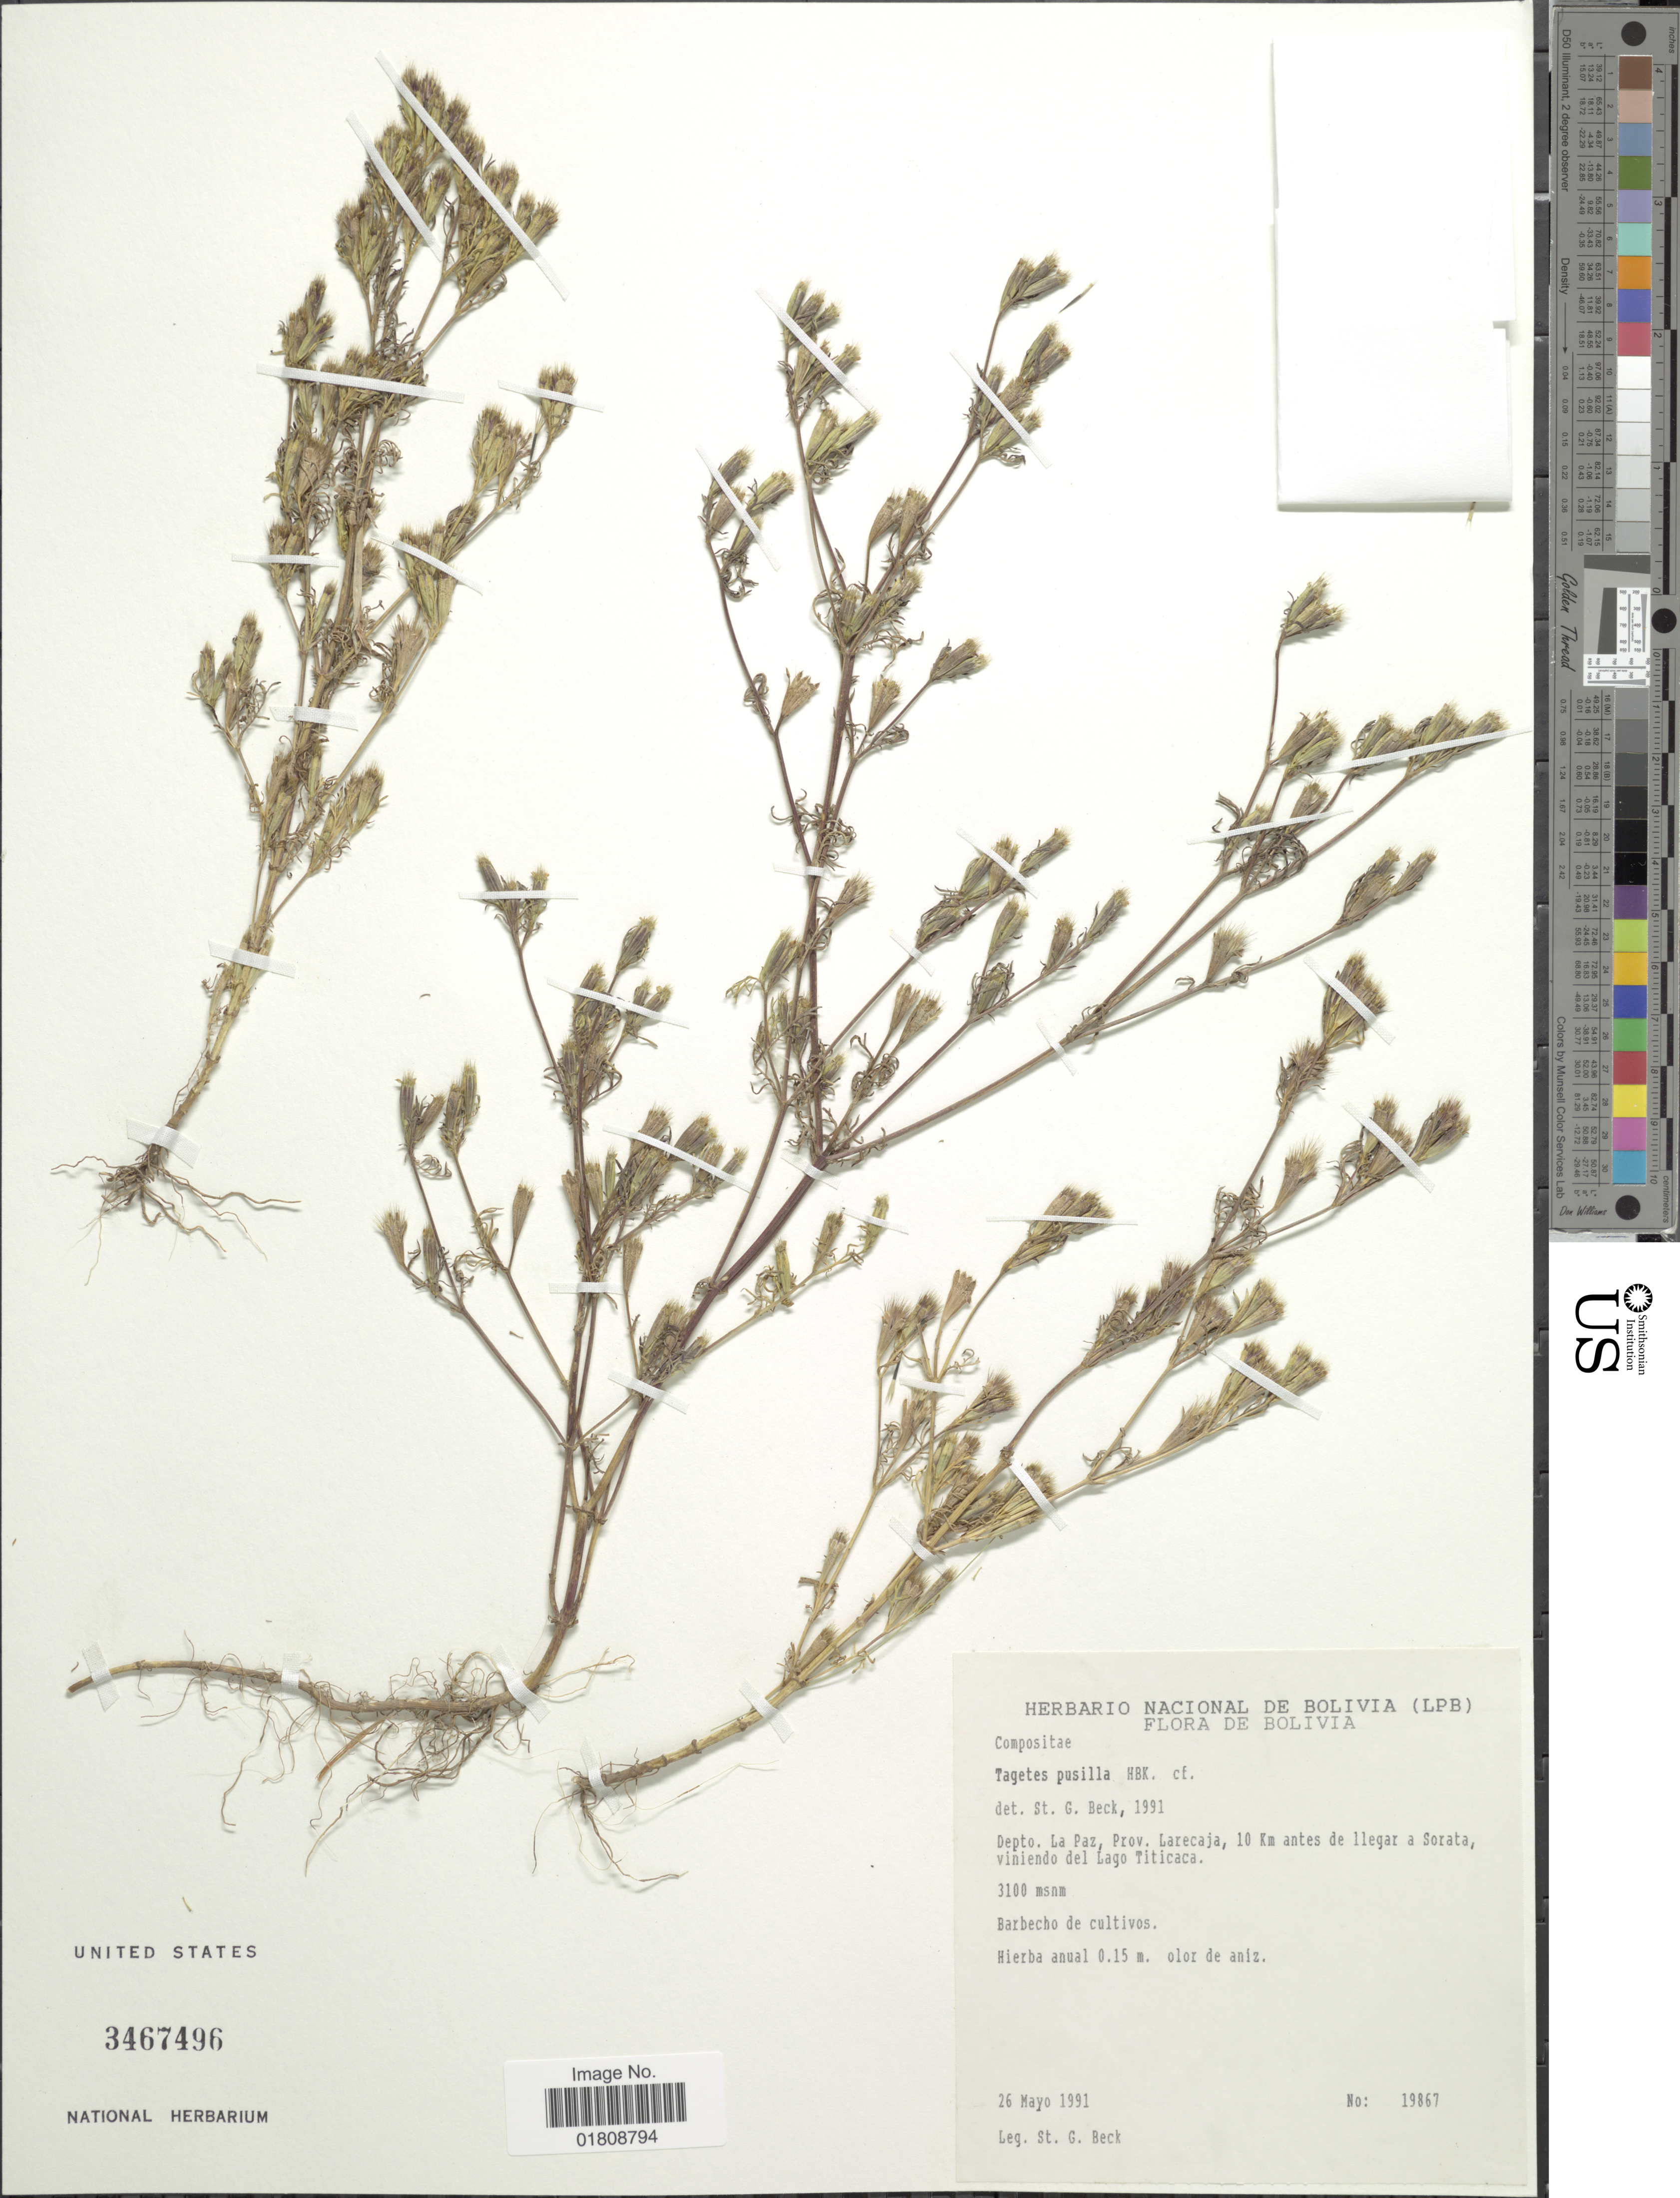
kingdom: Plantae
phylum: Tracheophyta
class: Magnoliopsida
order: Asterales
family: Asteraceae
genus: Tagetes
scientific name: Tagetes filifolia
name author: Lag.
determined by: Schiavinato, Dario J.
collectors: S. G. Beck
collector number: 19867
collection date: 1991-05-26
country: Bolivia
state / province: La Paz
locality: Prov. Larecaja, 10 km antes de llegar a Sorata, viniendo del Lago Titicaca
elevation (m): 3100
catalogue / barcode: US 3467496